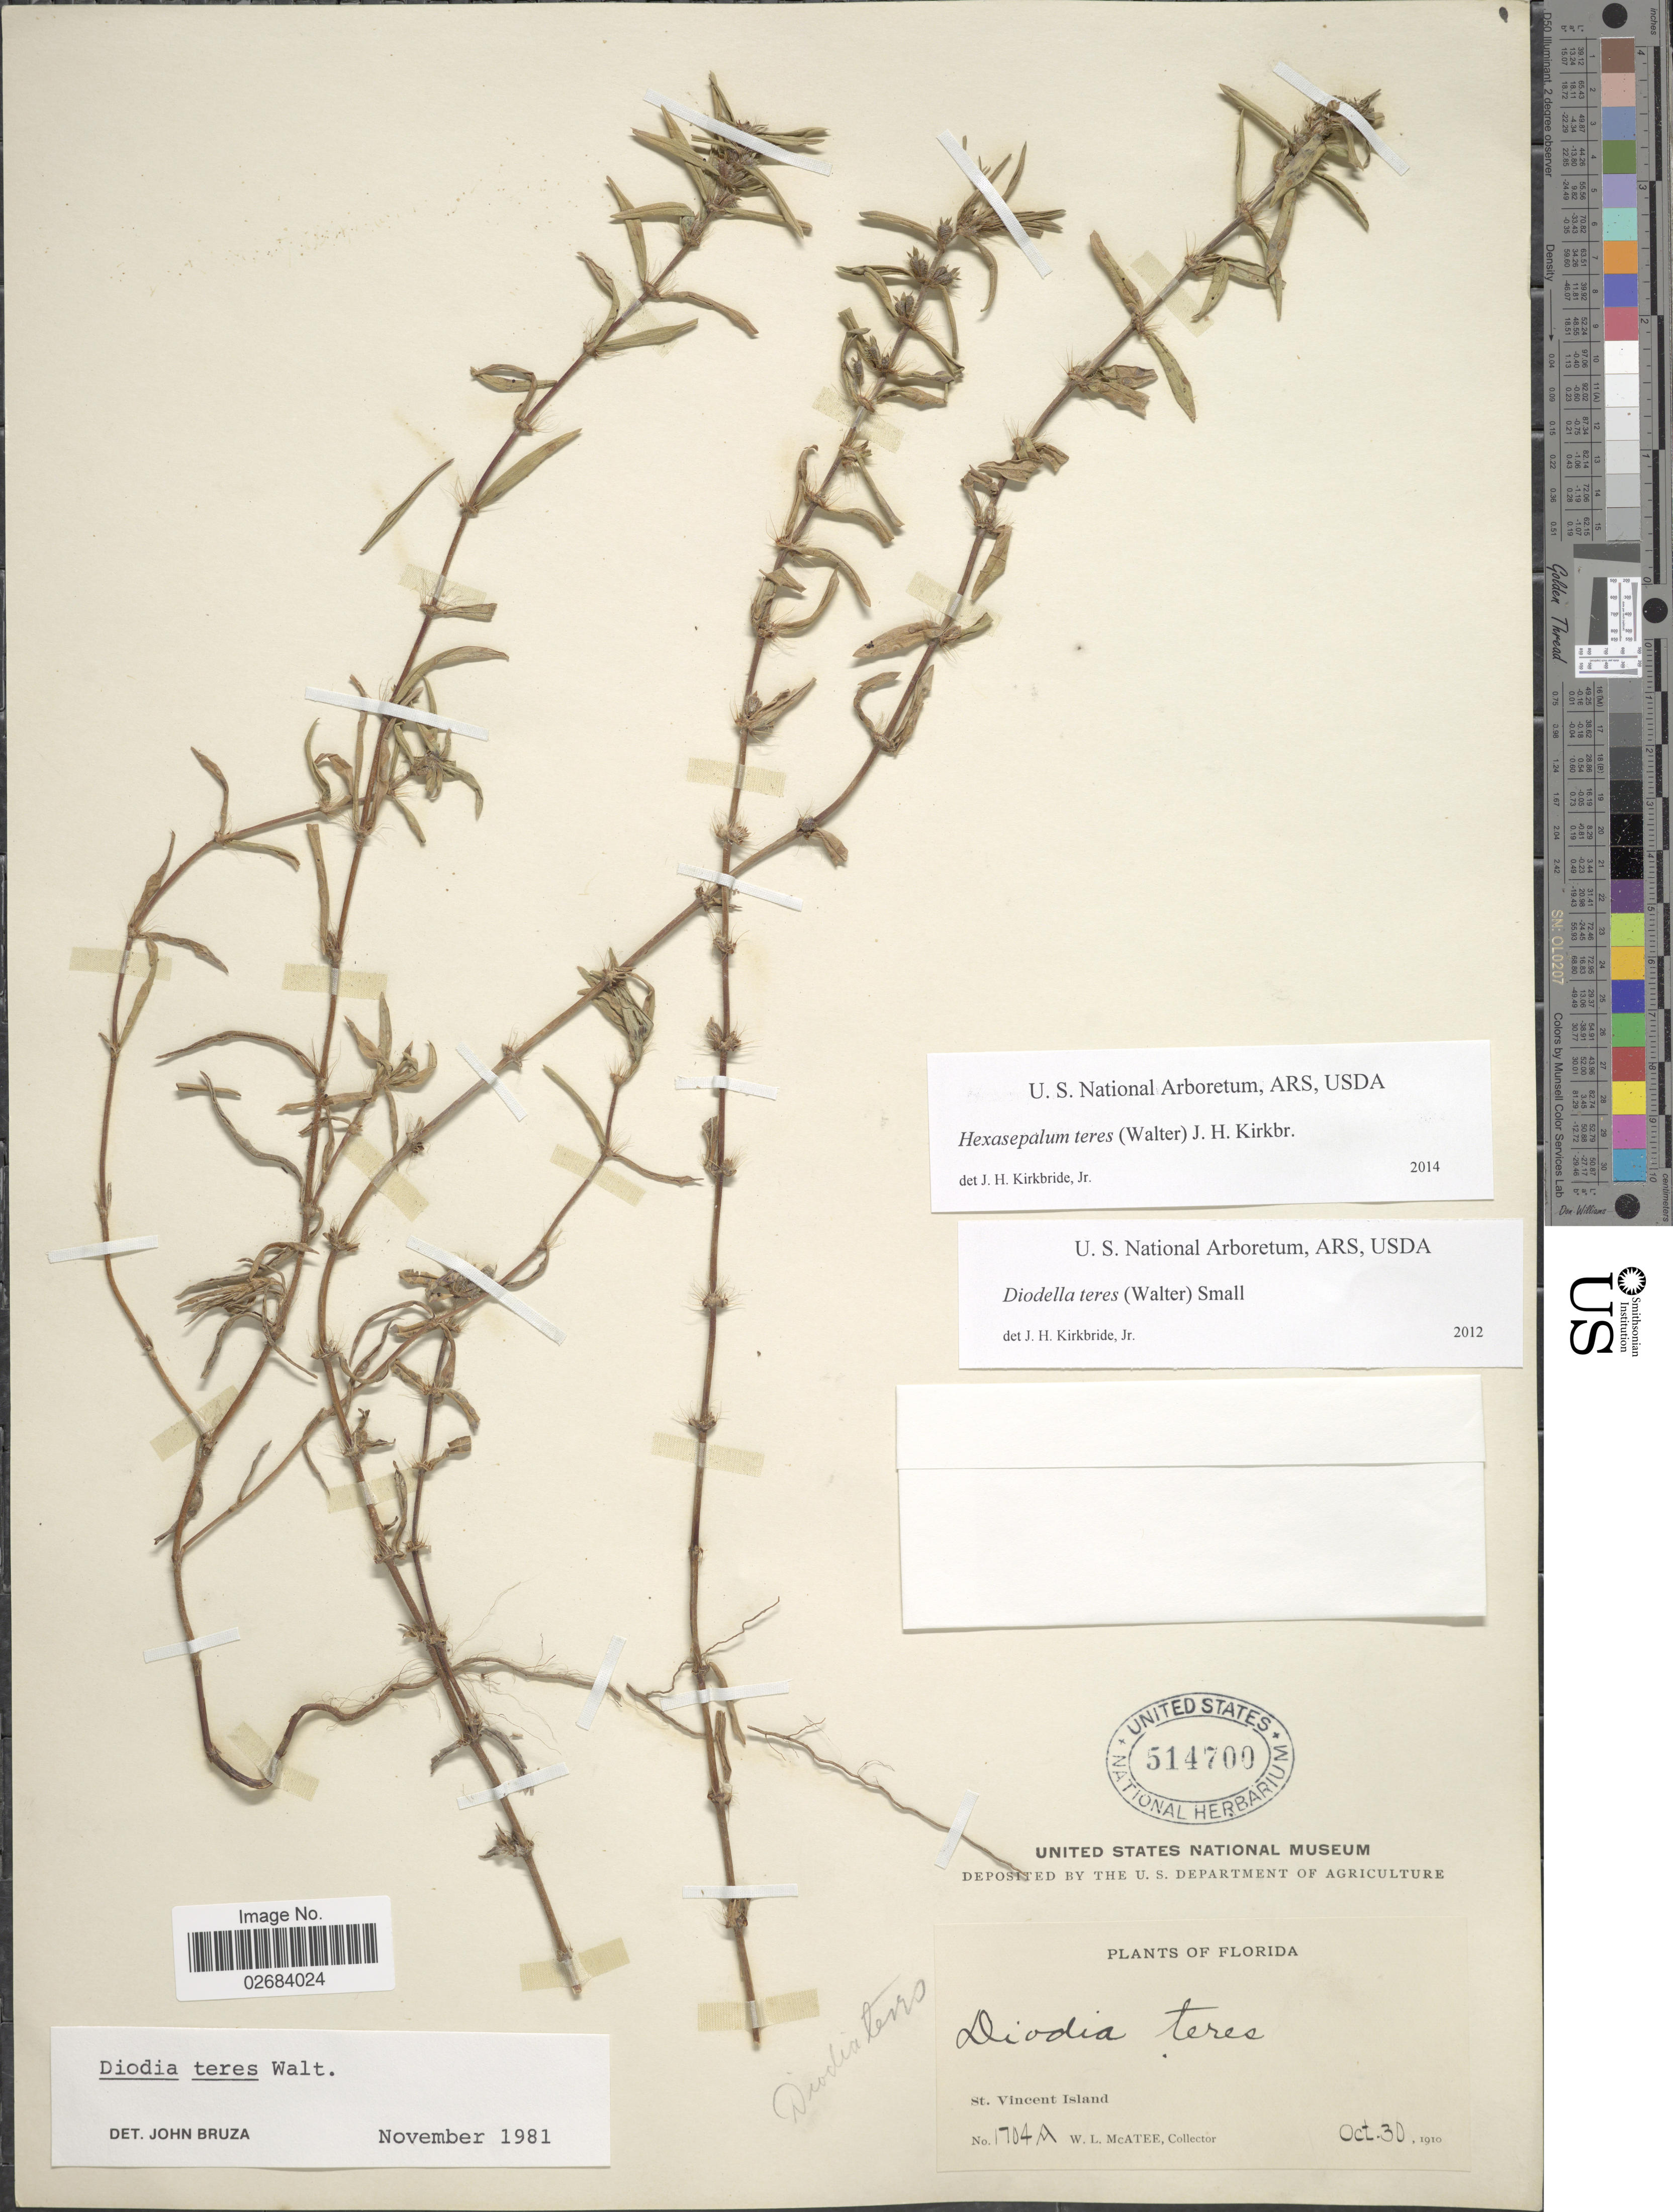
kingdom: Plantae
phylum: Tracheophyta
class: Magnoliopsida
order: Gentianales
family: Rubiaceae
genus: Diodia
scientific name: Diodia teres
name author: Walter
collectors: W. McAtee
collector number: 1704A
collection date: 1910-10-30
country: United States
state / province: Florida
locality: St. Vincent Island.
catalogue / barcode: US 514709